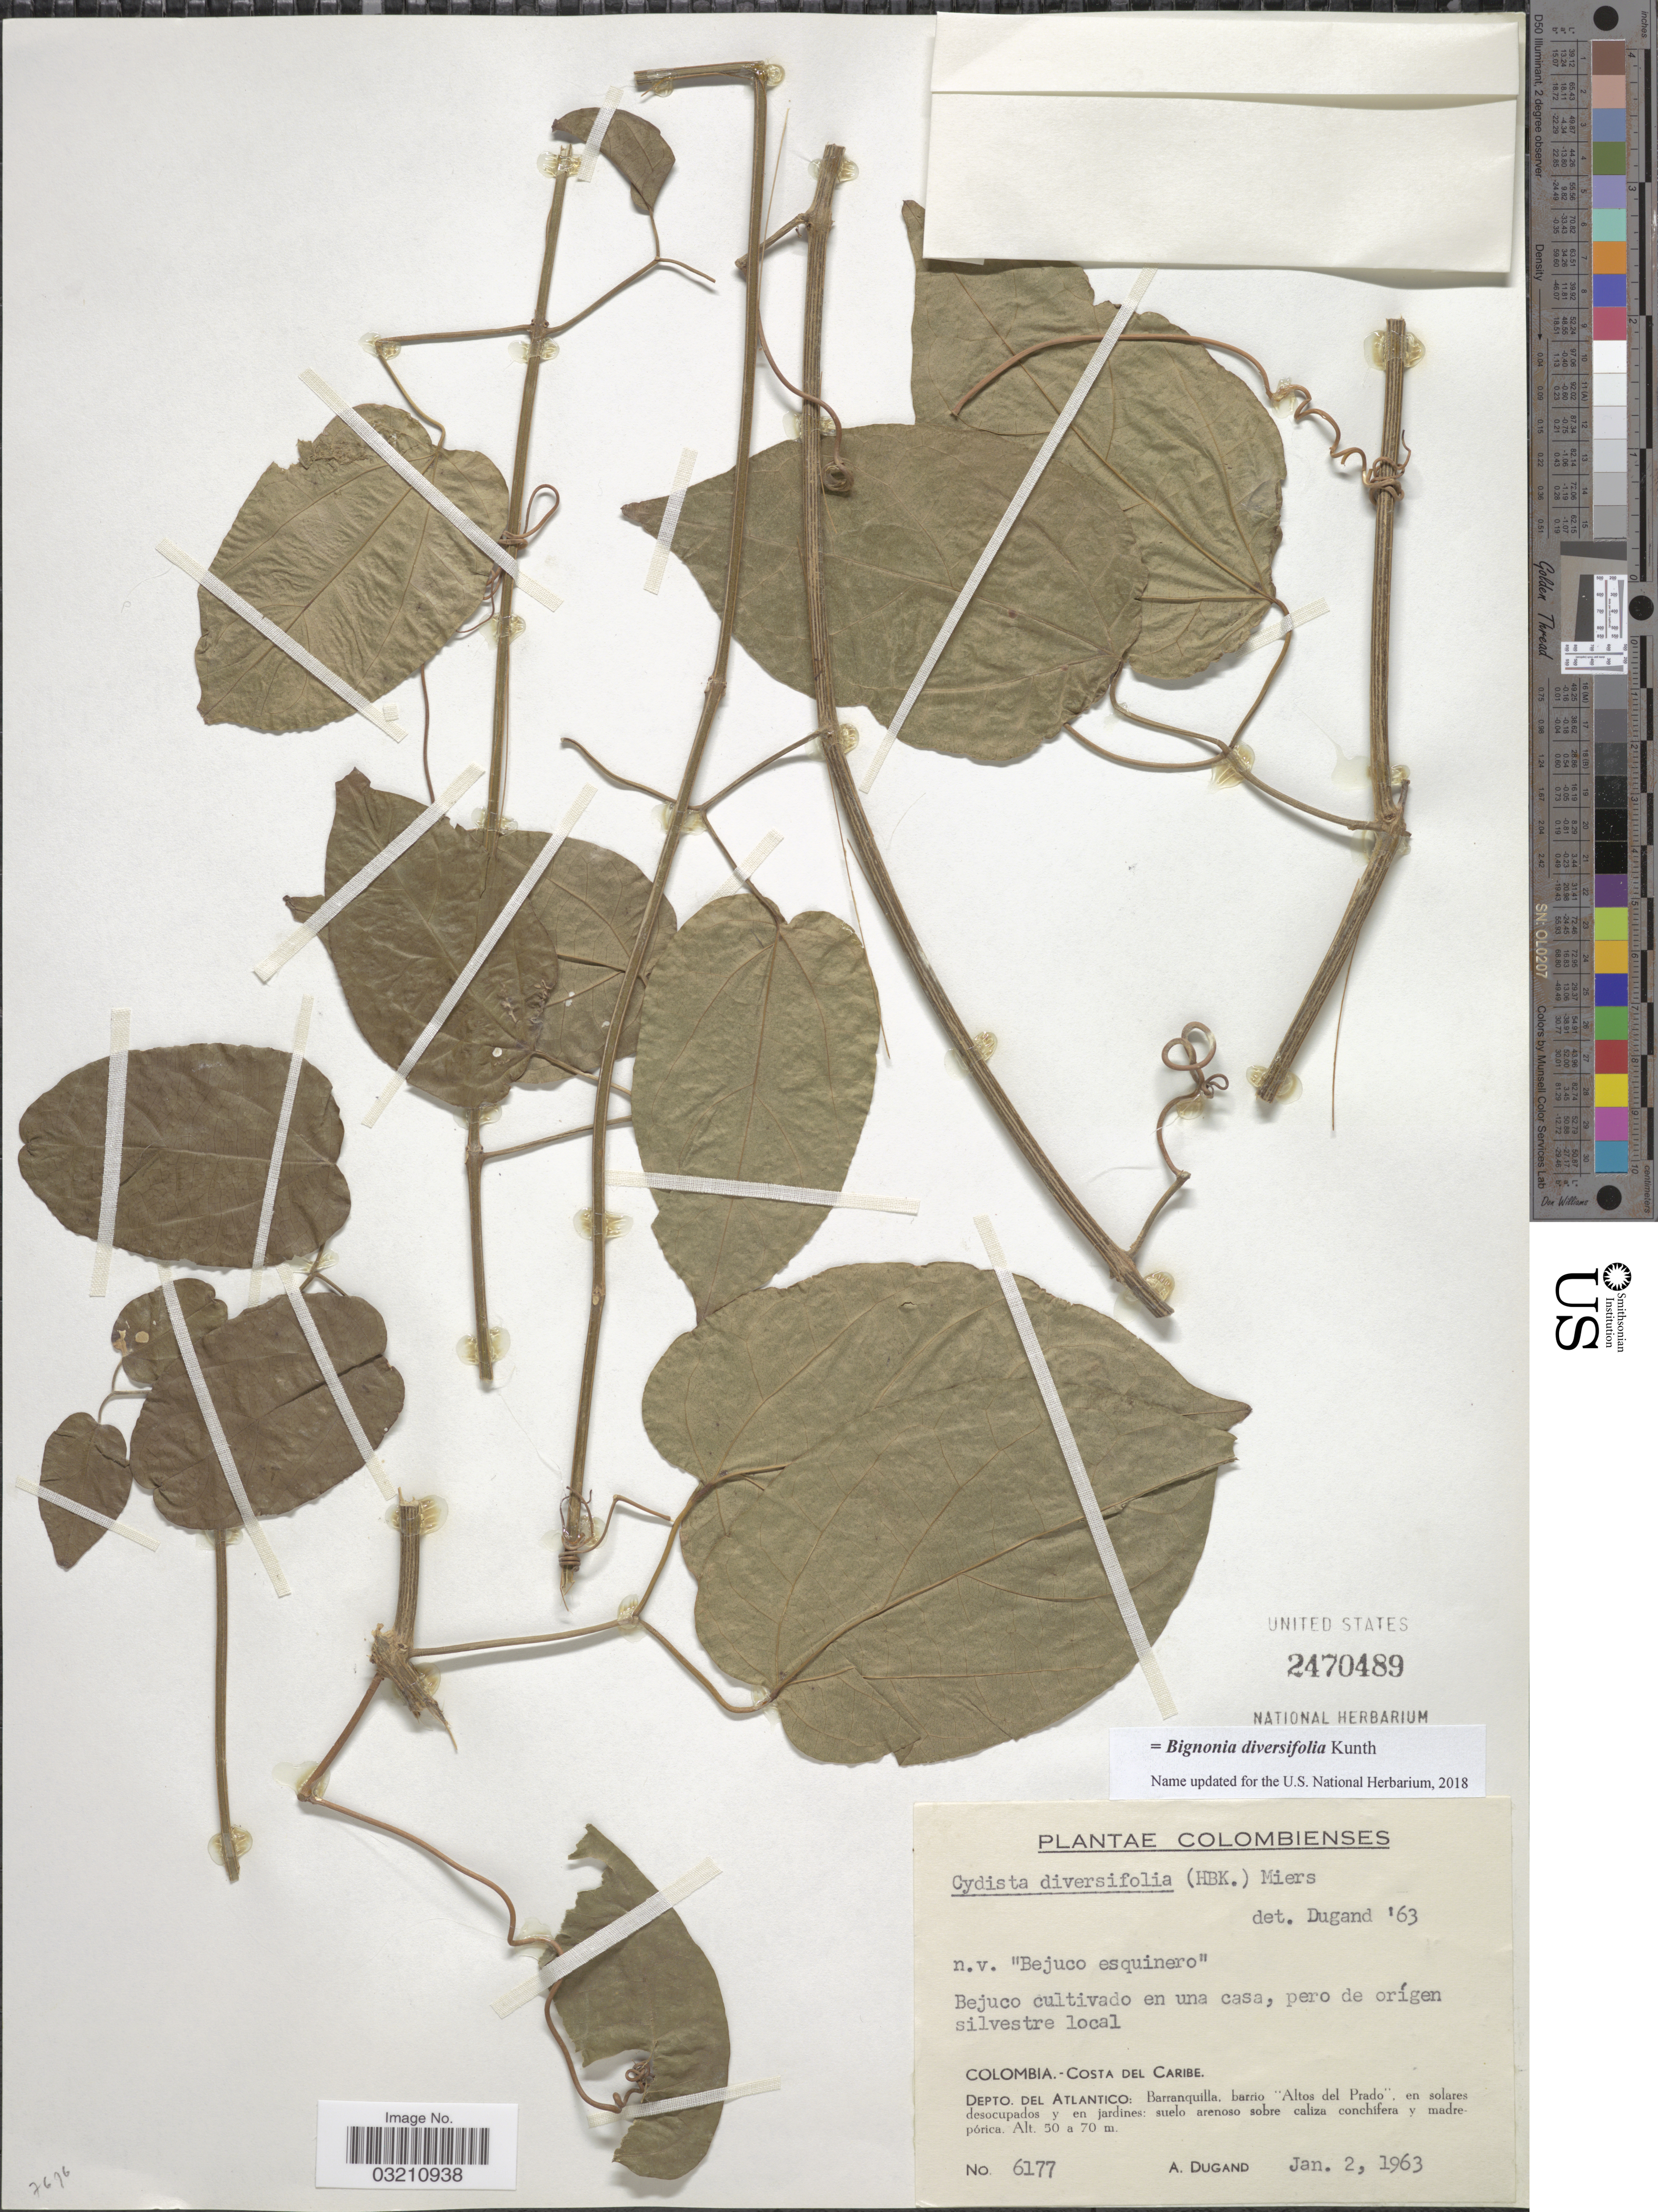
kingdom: Plantae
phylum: Tracheophyta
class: Magnoliopsida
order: Lamiales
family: Bignoniaceae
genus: Bignonia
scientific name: Bignonia diversifolia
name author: Kunth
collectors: A. Dugand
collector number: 6177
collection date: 1963-01-02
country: Colombia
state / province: Atlántico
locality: Costa del Caribe. Depto. del Atlantico: Barranquilla, barrio "Altos del Prado".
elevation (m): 50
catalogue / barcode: US 2470489